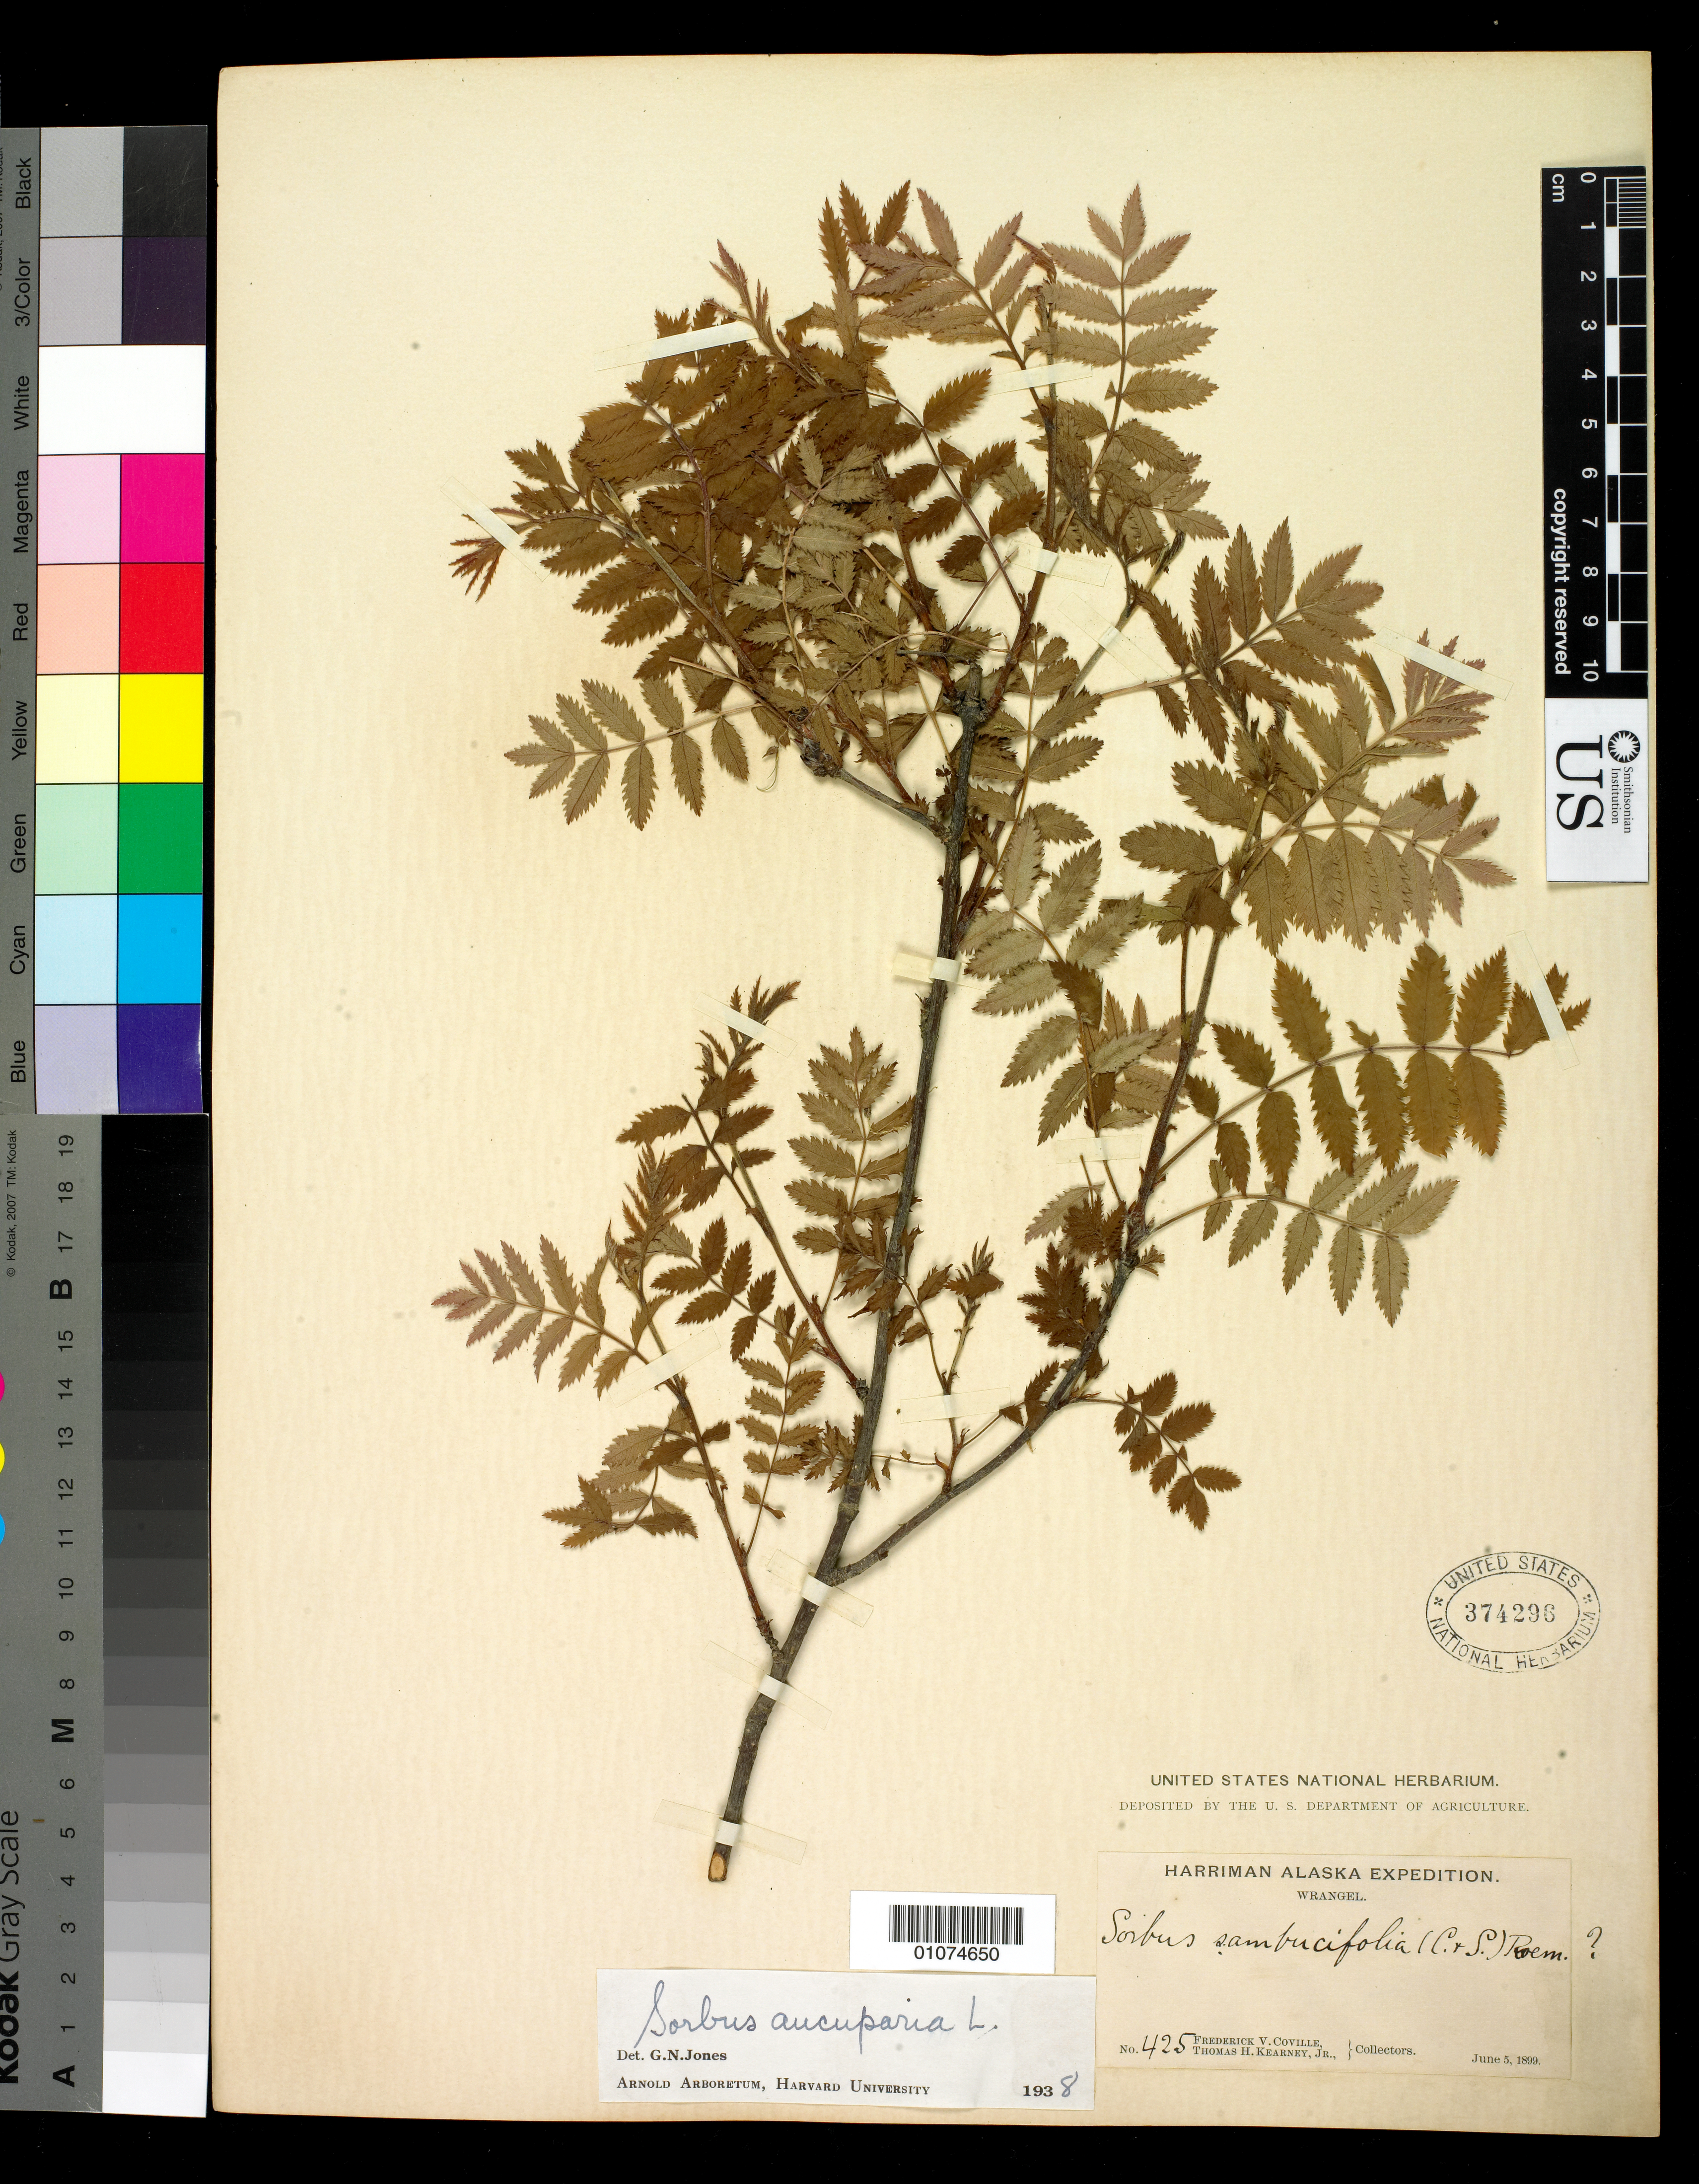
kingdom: Plantae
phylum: Tracheophyta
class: Magnoliopsida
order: Rosales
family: Rosaceae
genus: Sorbus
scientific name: Sorbus aucuparia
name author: L.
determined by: Jones, G. N.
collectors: F. V. Coville & T. H. Kearney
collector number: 425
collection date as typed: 05 Jun 1899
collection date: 1899-06-05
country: United States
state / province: Alaska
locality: Wrangell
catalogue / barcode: US 374296